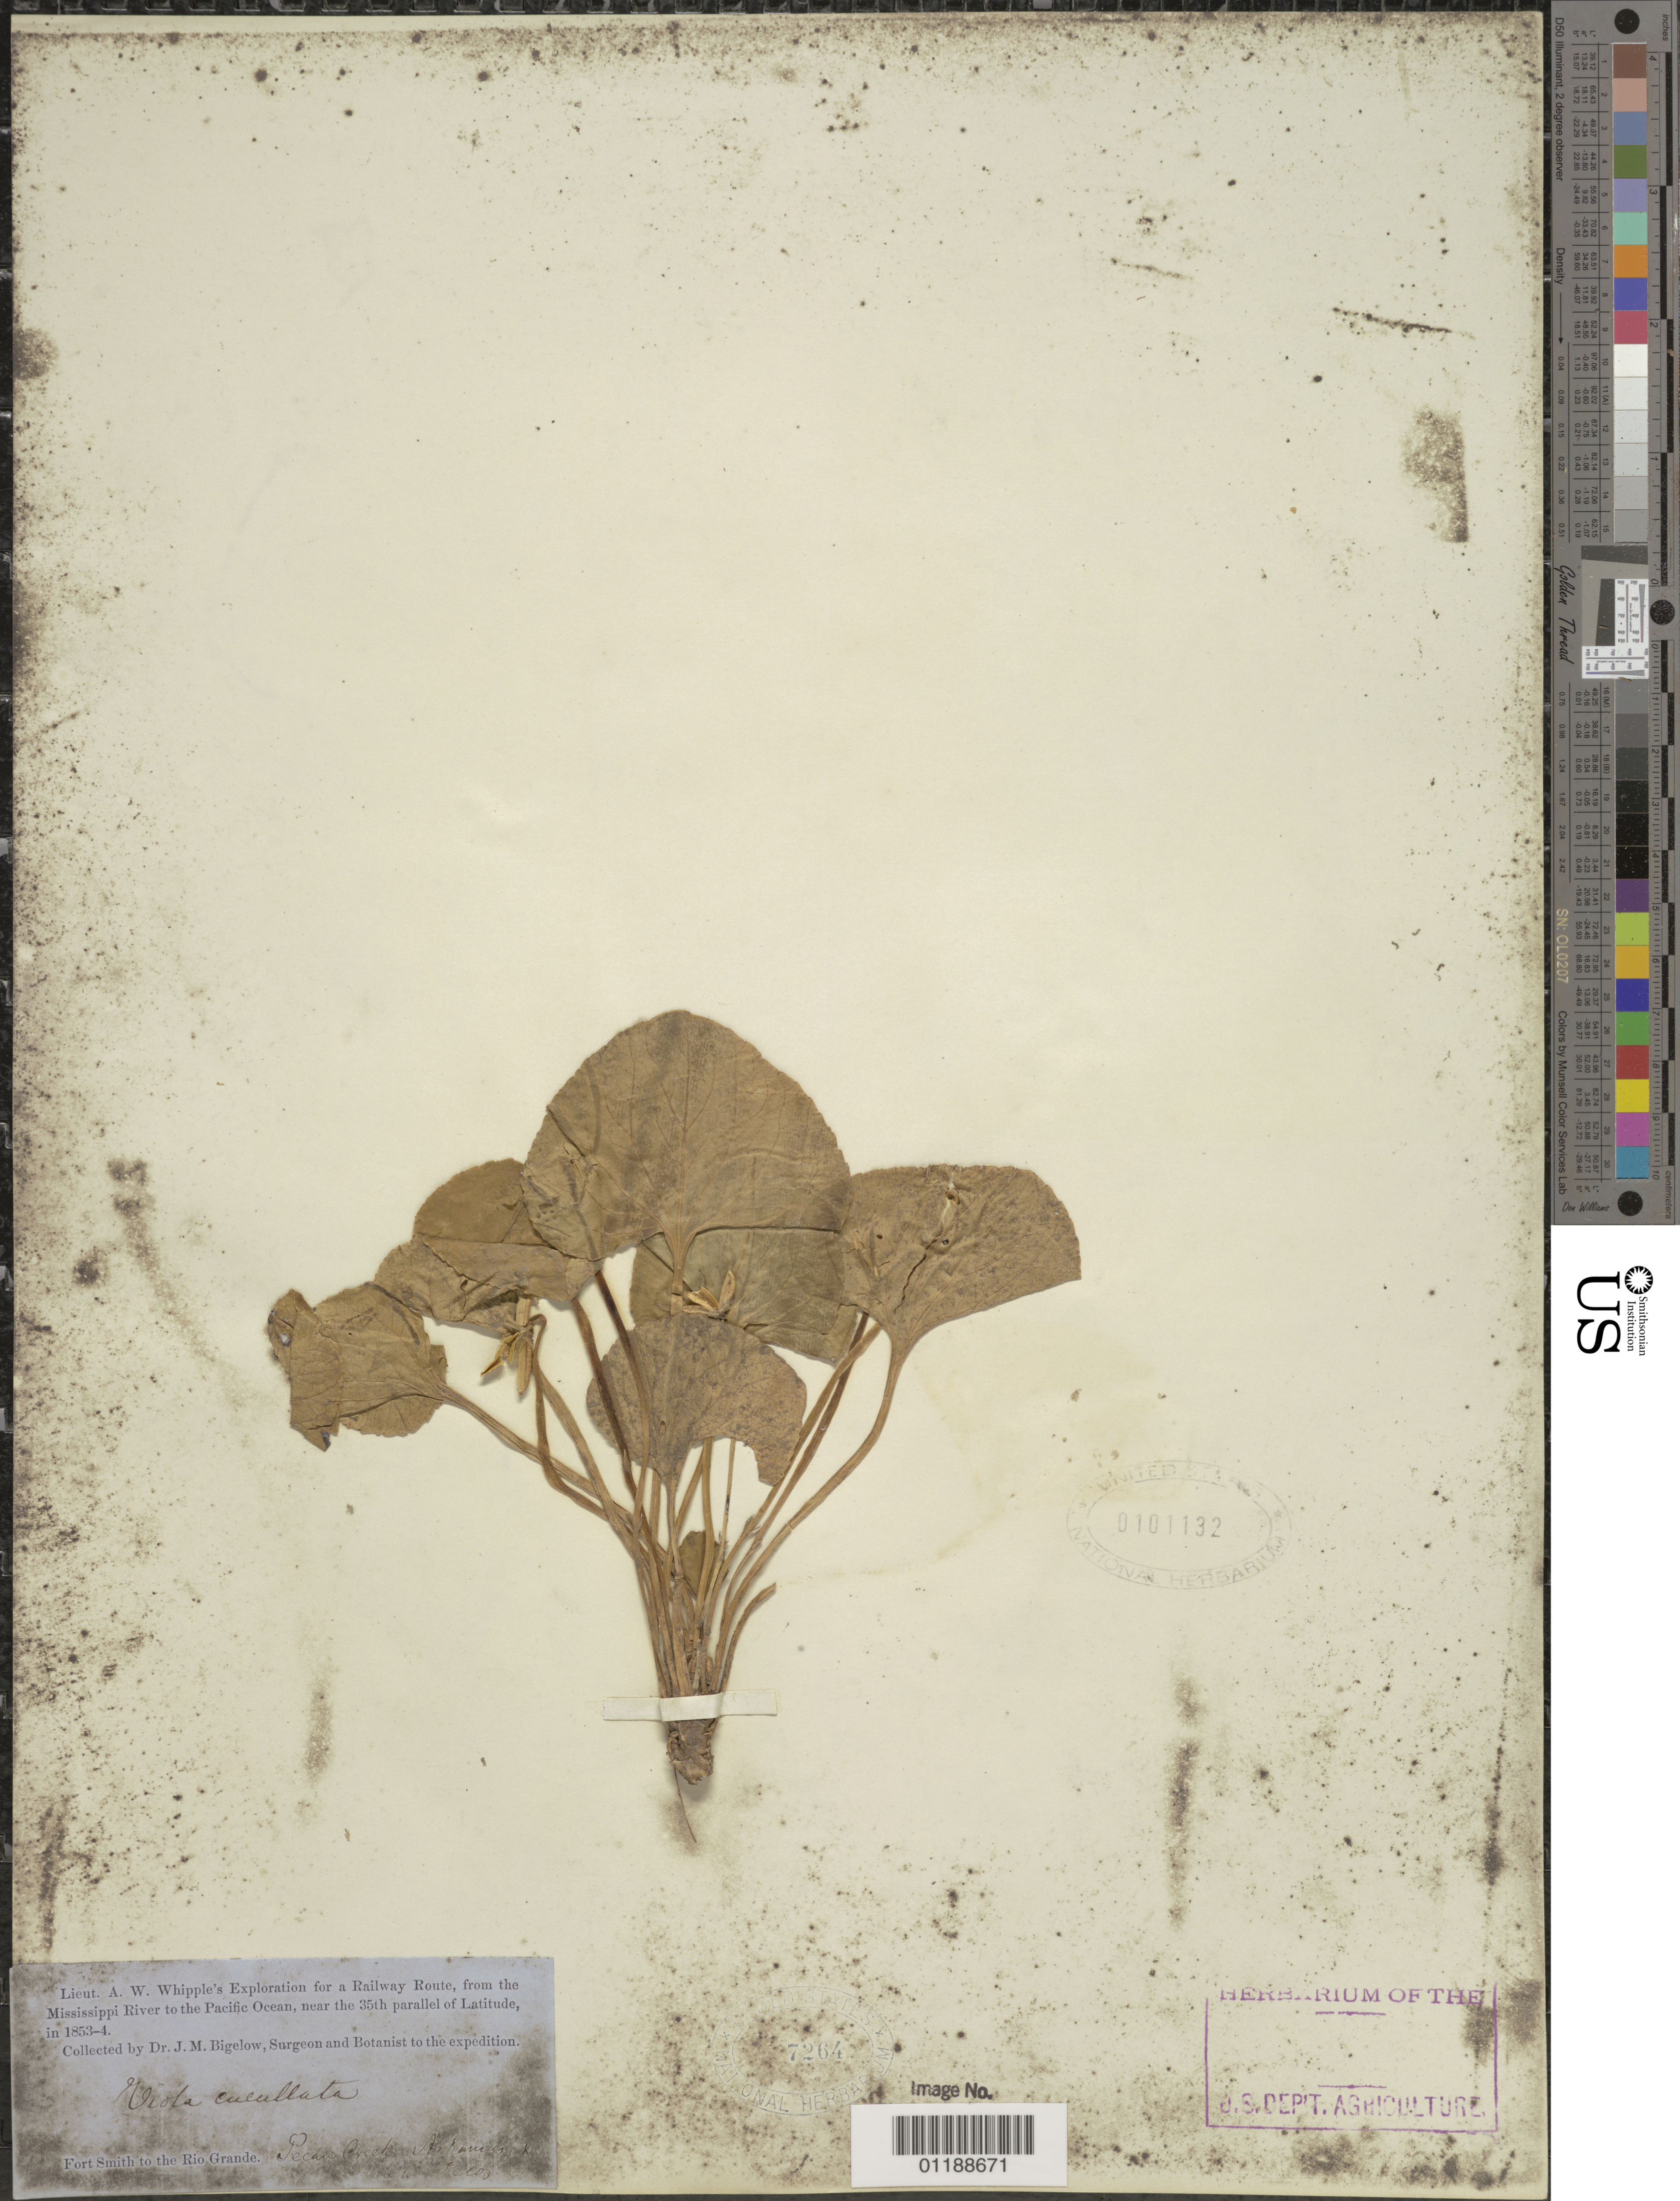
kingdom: Plantae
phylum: Tracheophyta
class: Magnoliopsida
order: Malpighiales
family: Violaceae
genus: Viola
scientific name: Viola papilionacea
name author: Pursh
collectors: J. M. Bigelow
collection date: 1853/1854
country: United States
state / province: Arkansas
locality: Pecan Creek, on the Pecos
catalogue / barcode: US 101132